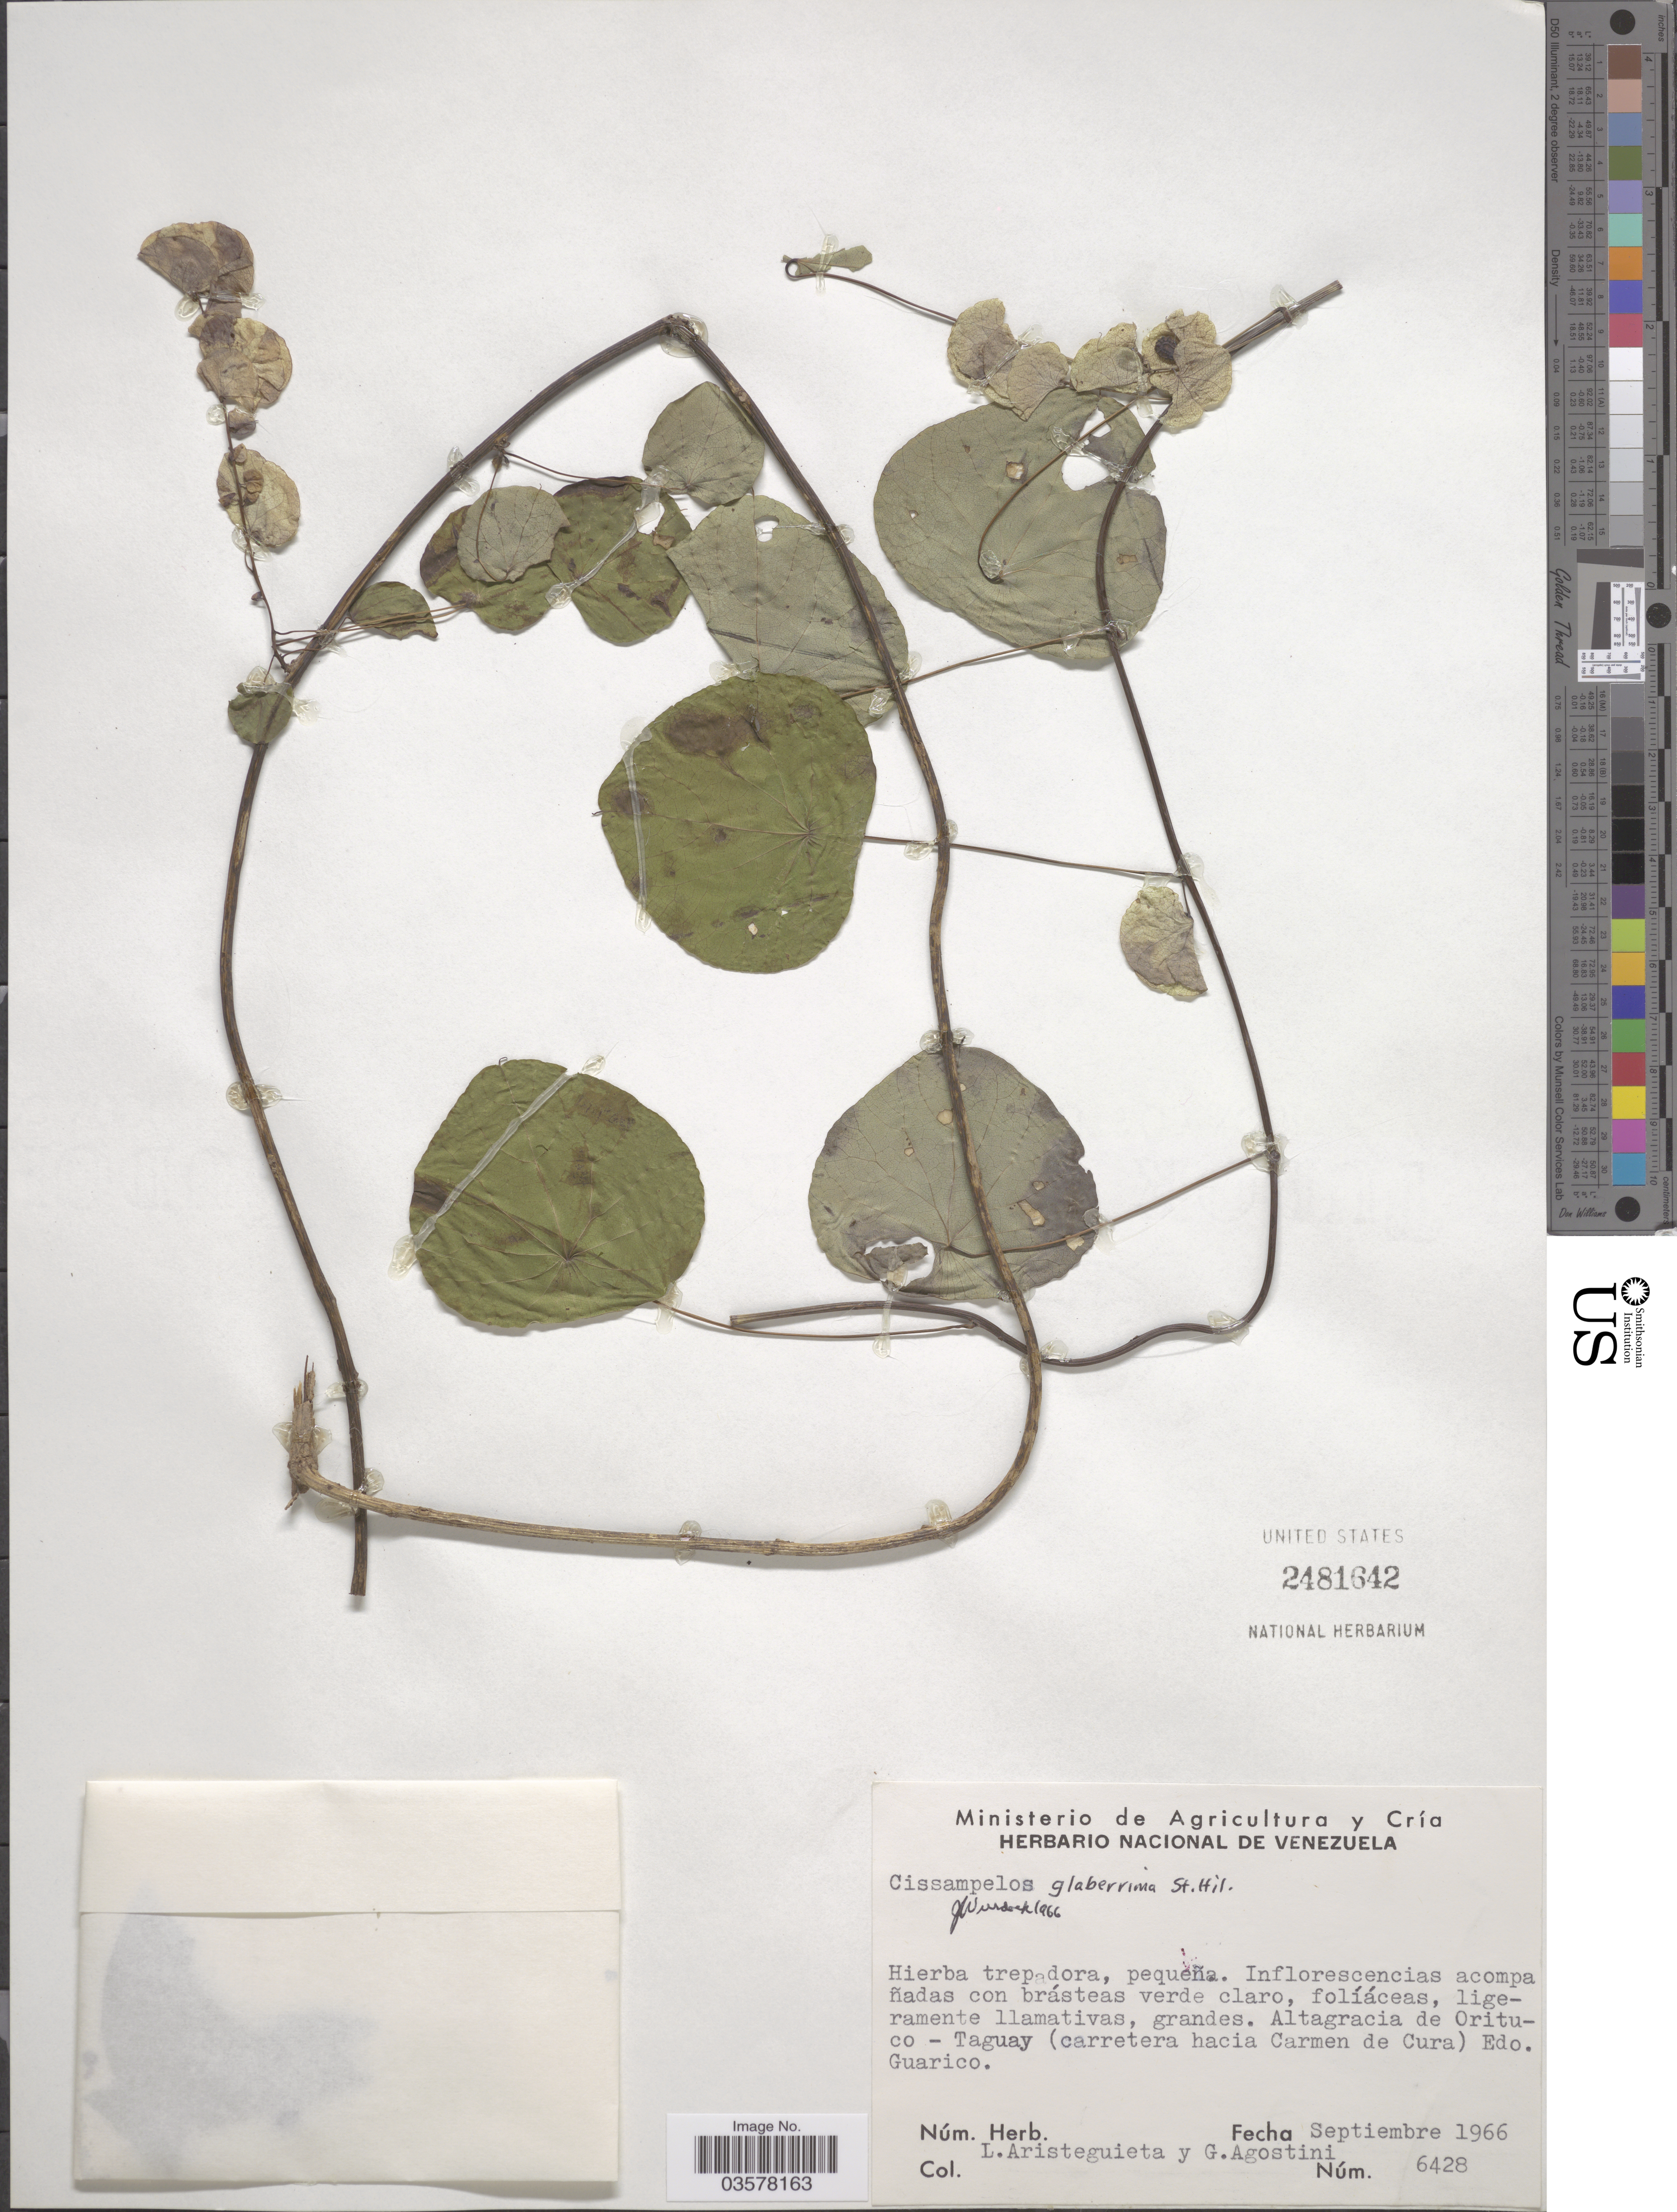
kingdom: Plantae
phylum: Tracheophyta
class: Magnoliopsida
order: Ranunculales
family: Menispermaceae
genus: Cissampelos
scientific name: Cissampelos glaberrima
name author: A. St.-Hil.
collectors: L. Aristeguieta & G. Agostini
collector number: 6428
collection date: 1966-09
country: Venezuela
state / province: Guarico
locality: Altagracia de Orituco - Taguay (carretera hacia Carmen de Cura).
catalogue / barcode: US 2481642